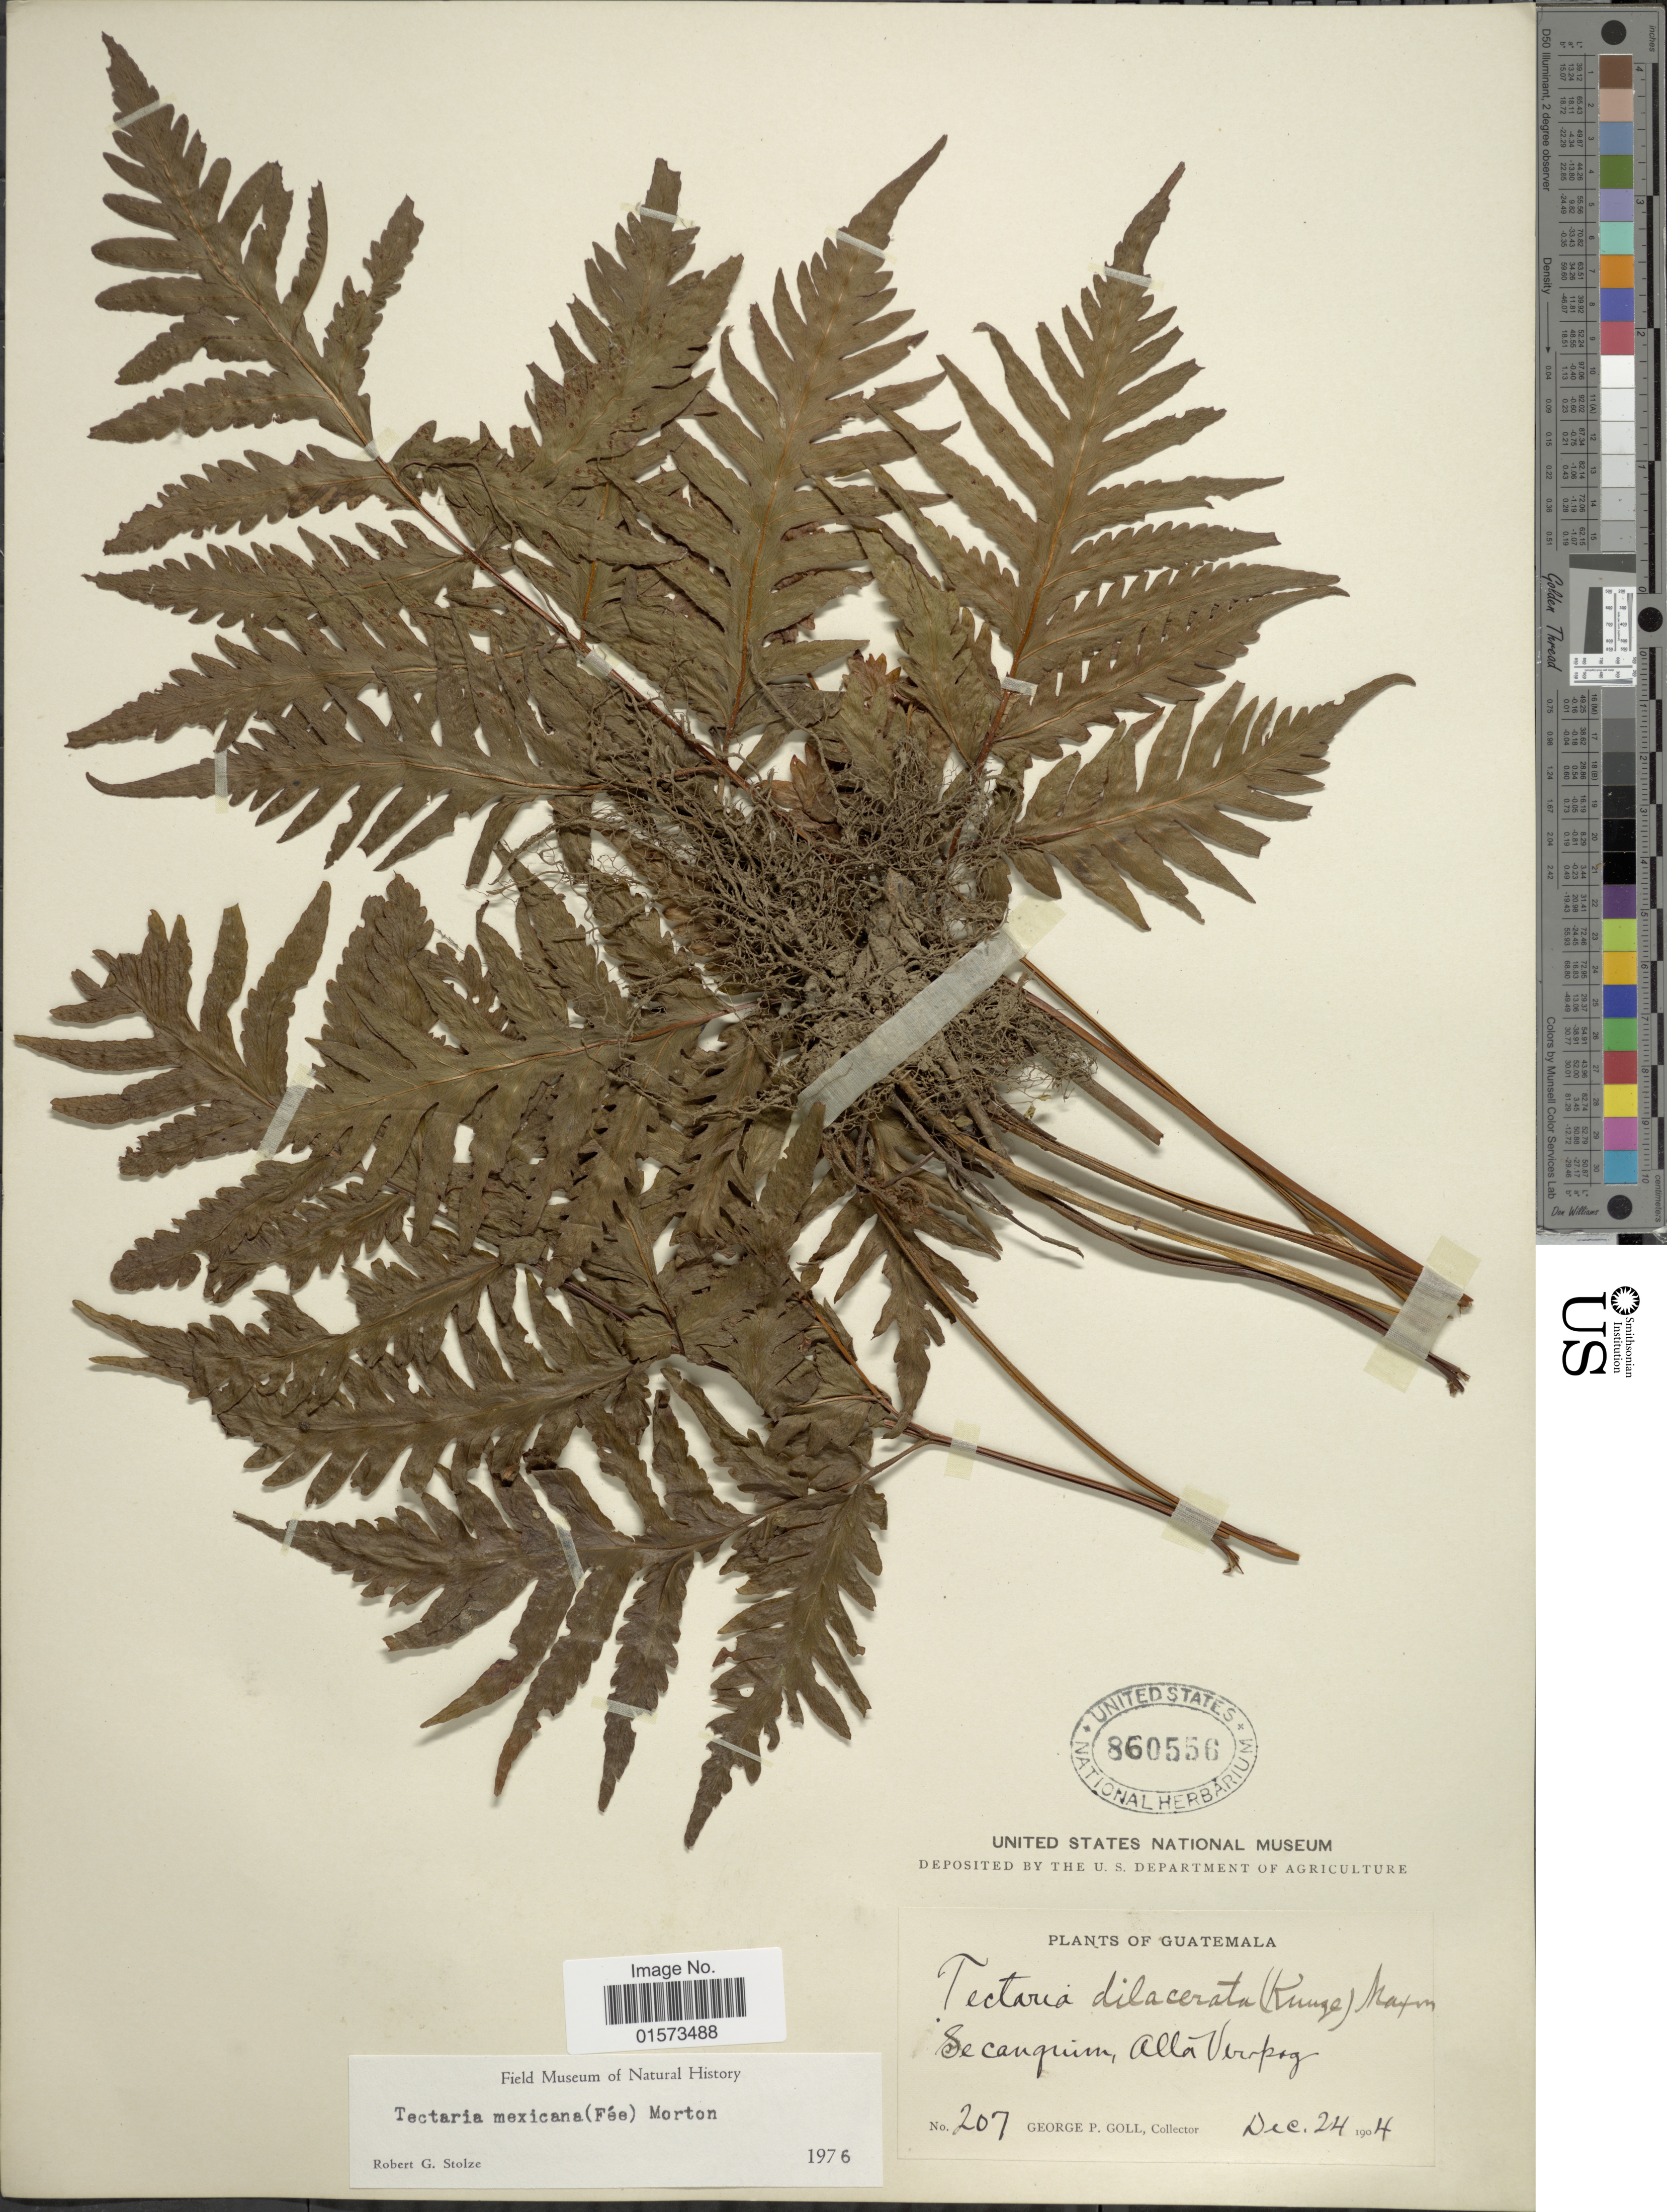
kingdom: Plantae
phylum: Tracheophyta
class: Polypodiopsida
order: Polypodiales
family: Tectariaceae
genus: Tectaria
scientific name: Tectaria mexicana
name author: (Fée) C.V. Morton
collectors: G. P. Goll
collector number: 207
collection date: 1904-12-24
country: Guatemala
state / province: Alta Verapaz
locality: Secanguim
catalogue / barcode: US 860556